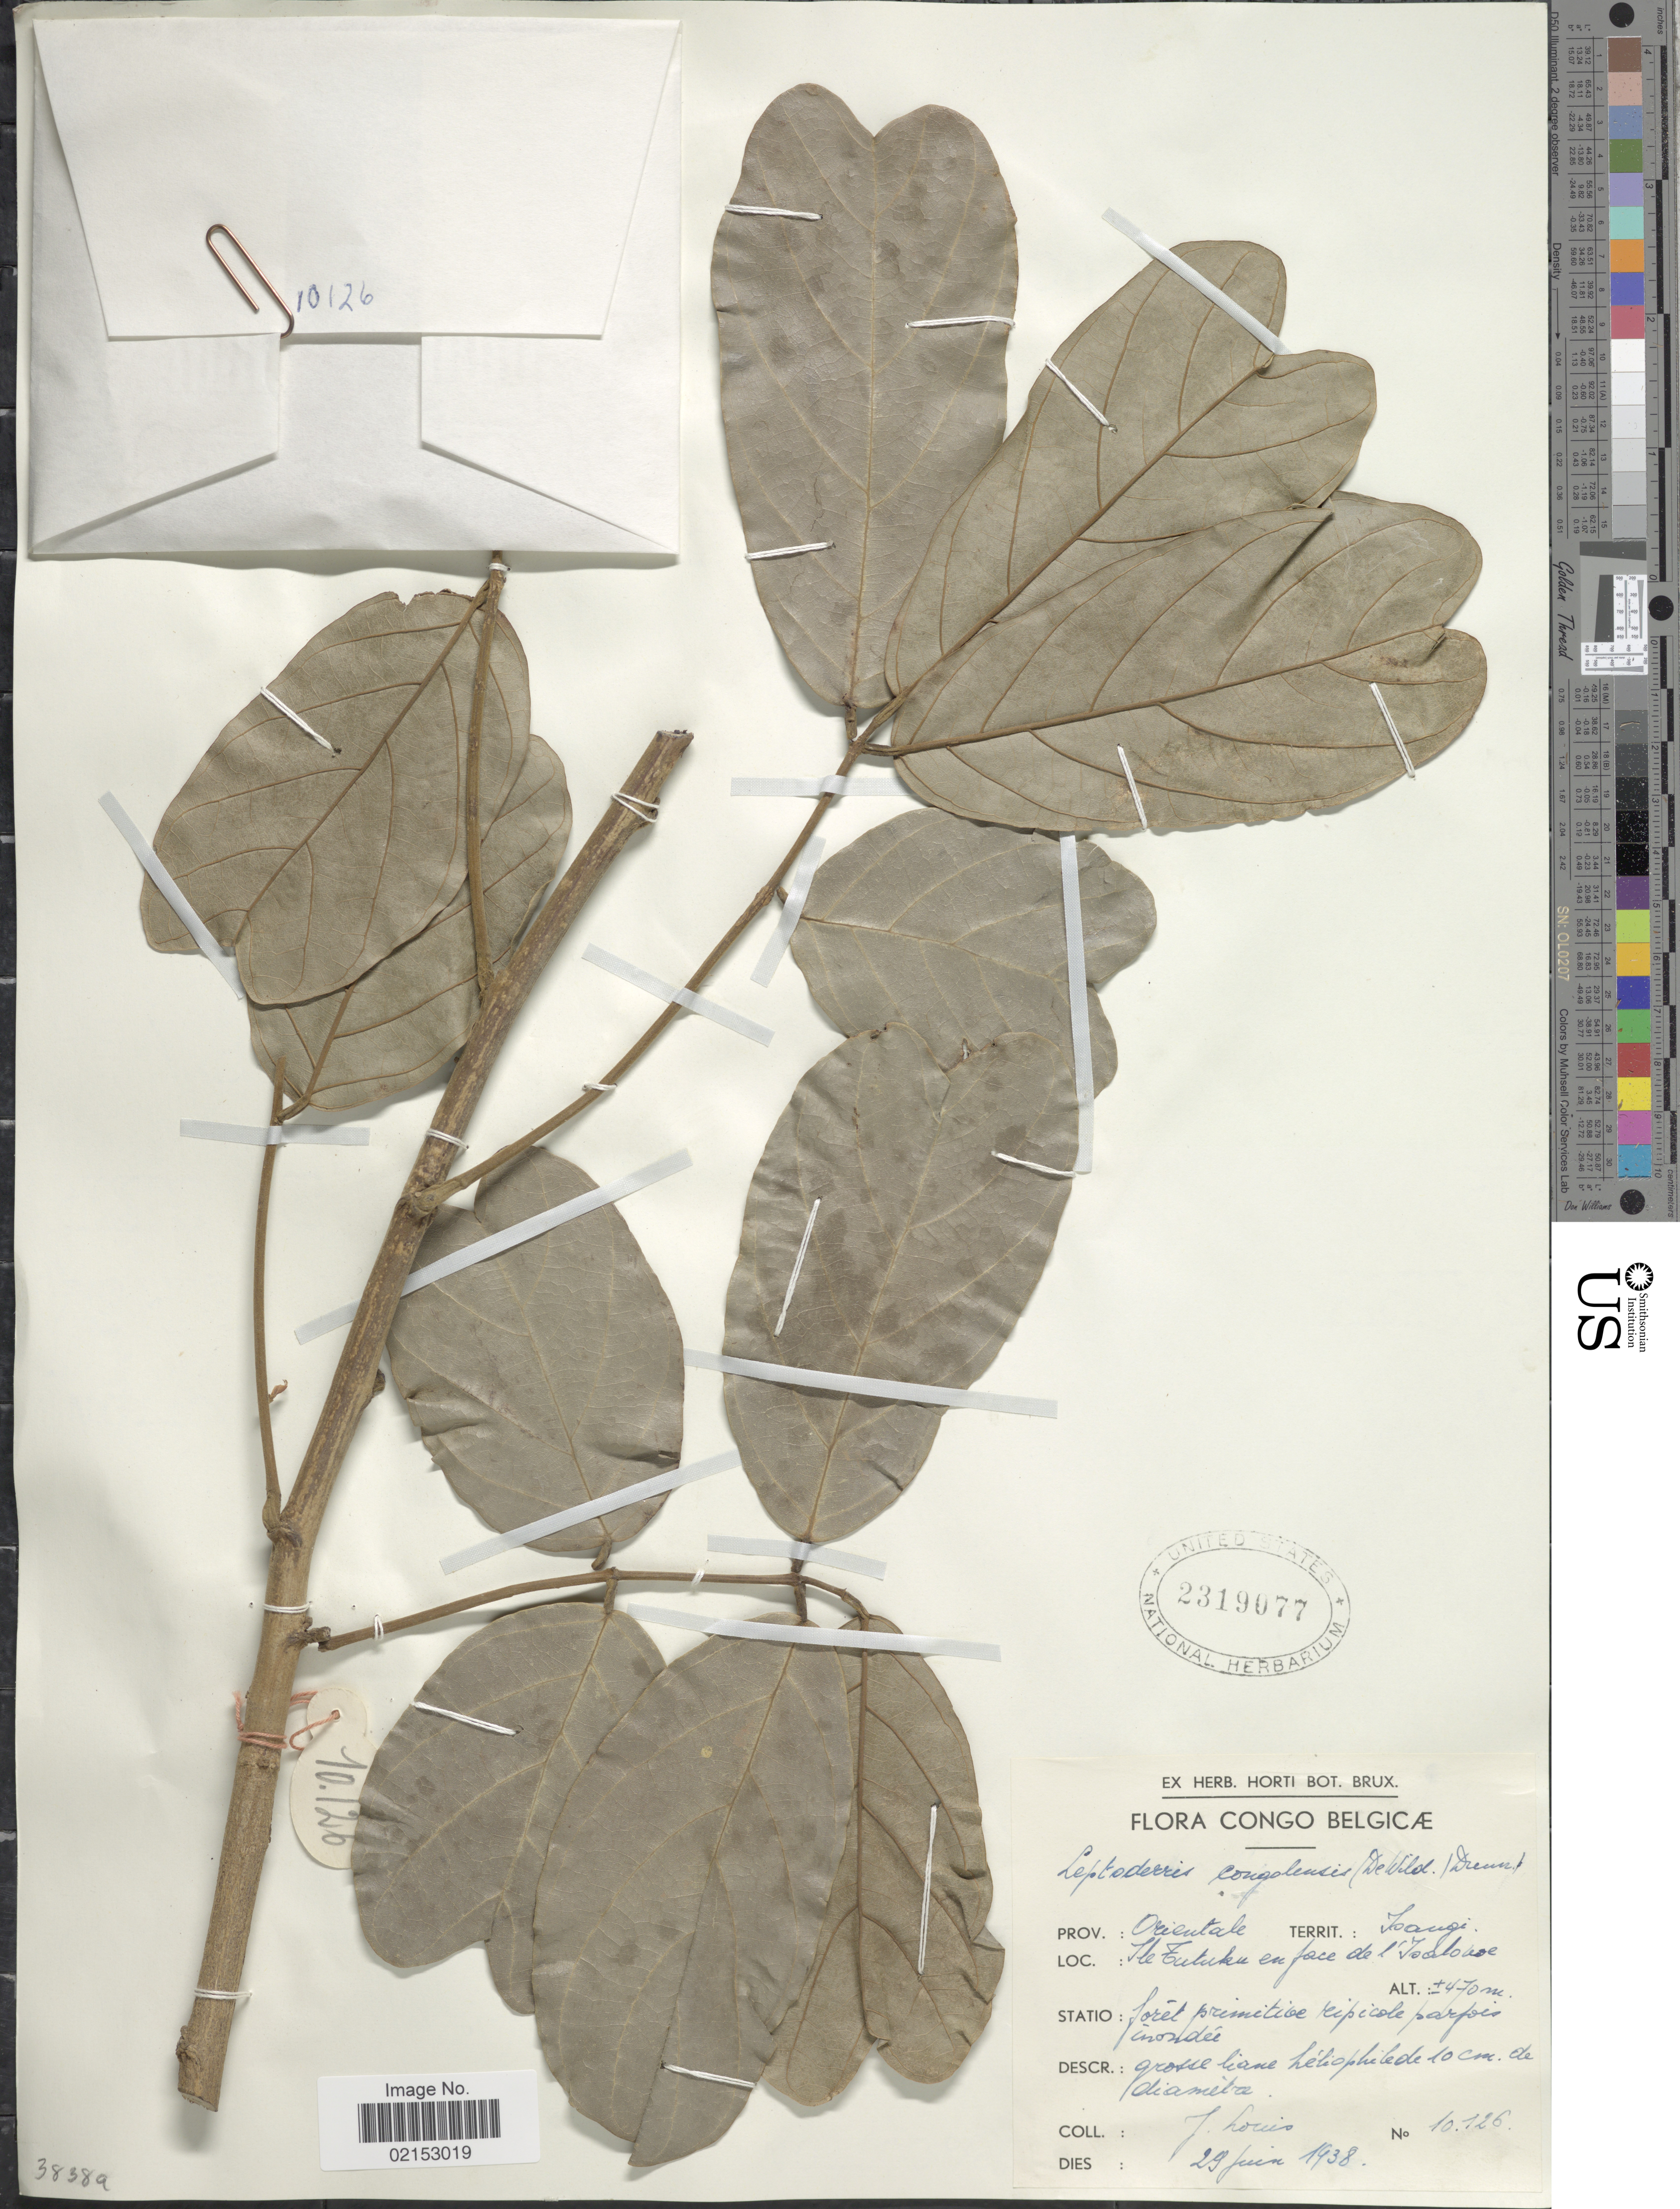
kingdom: Plantae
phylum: Tracheophyta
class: Magnoliopsida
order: Fabales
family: Fabaceae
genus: Leptoderris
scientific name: Leptoderris congolensis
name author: (De Wild.) Dunn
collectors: J. Louis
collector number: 10126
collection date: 1938-06-29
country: Congo, Democratic Republic of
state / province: Tshopo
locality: Congo Belgicæ, Territ Isangi, Ile Tutuku en face de l'Isa [illegible text]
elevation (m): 470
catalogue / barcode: US 2319077